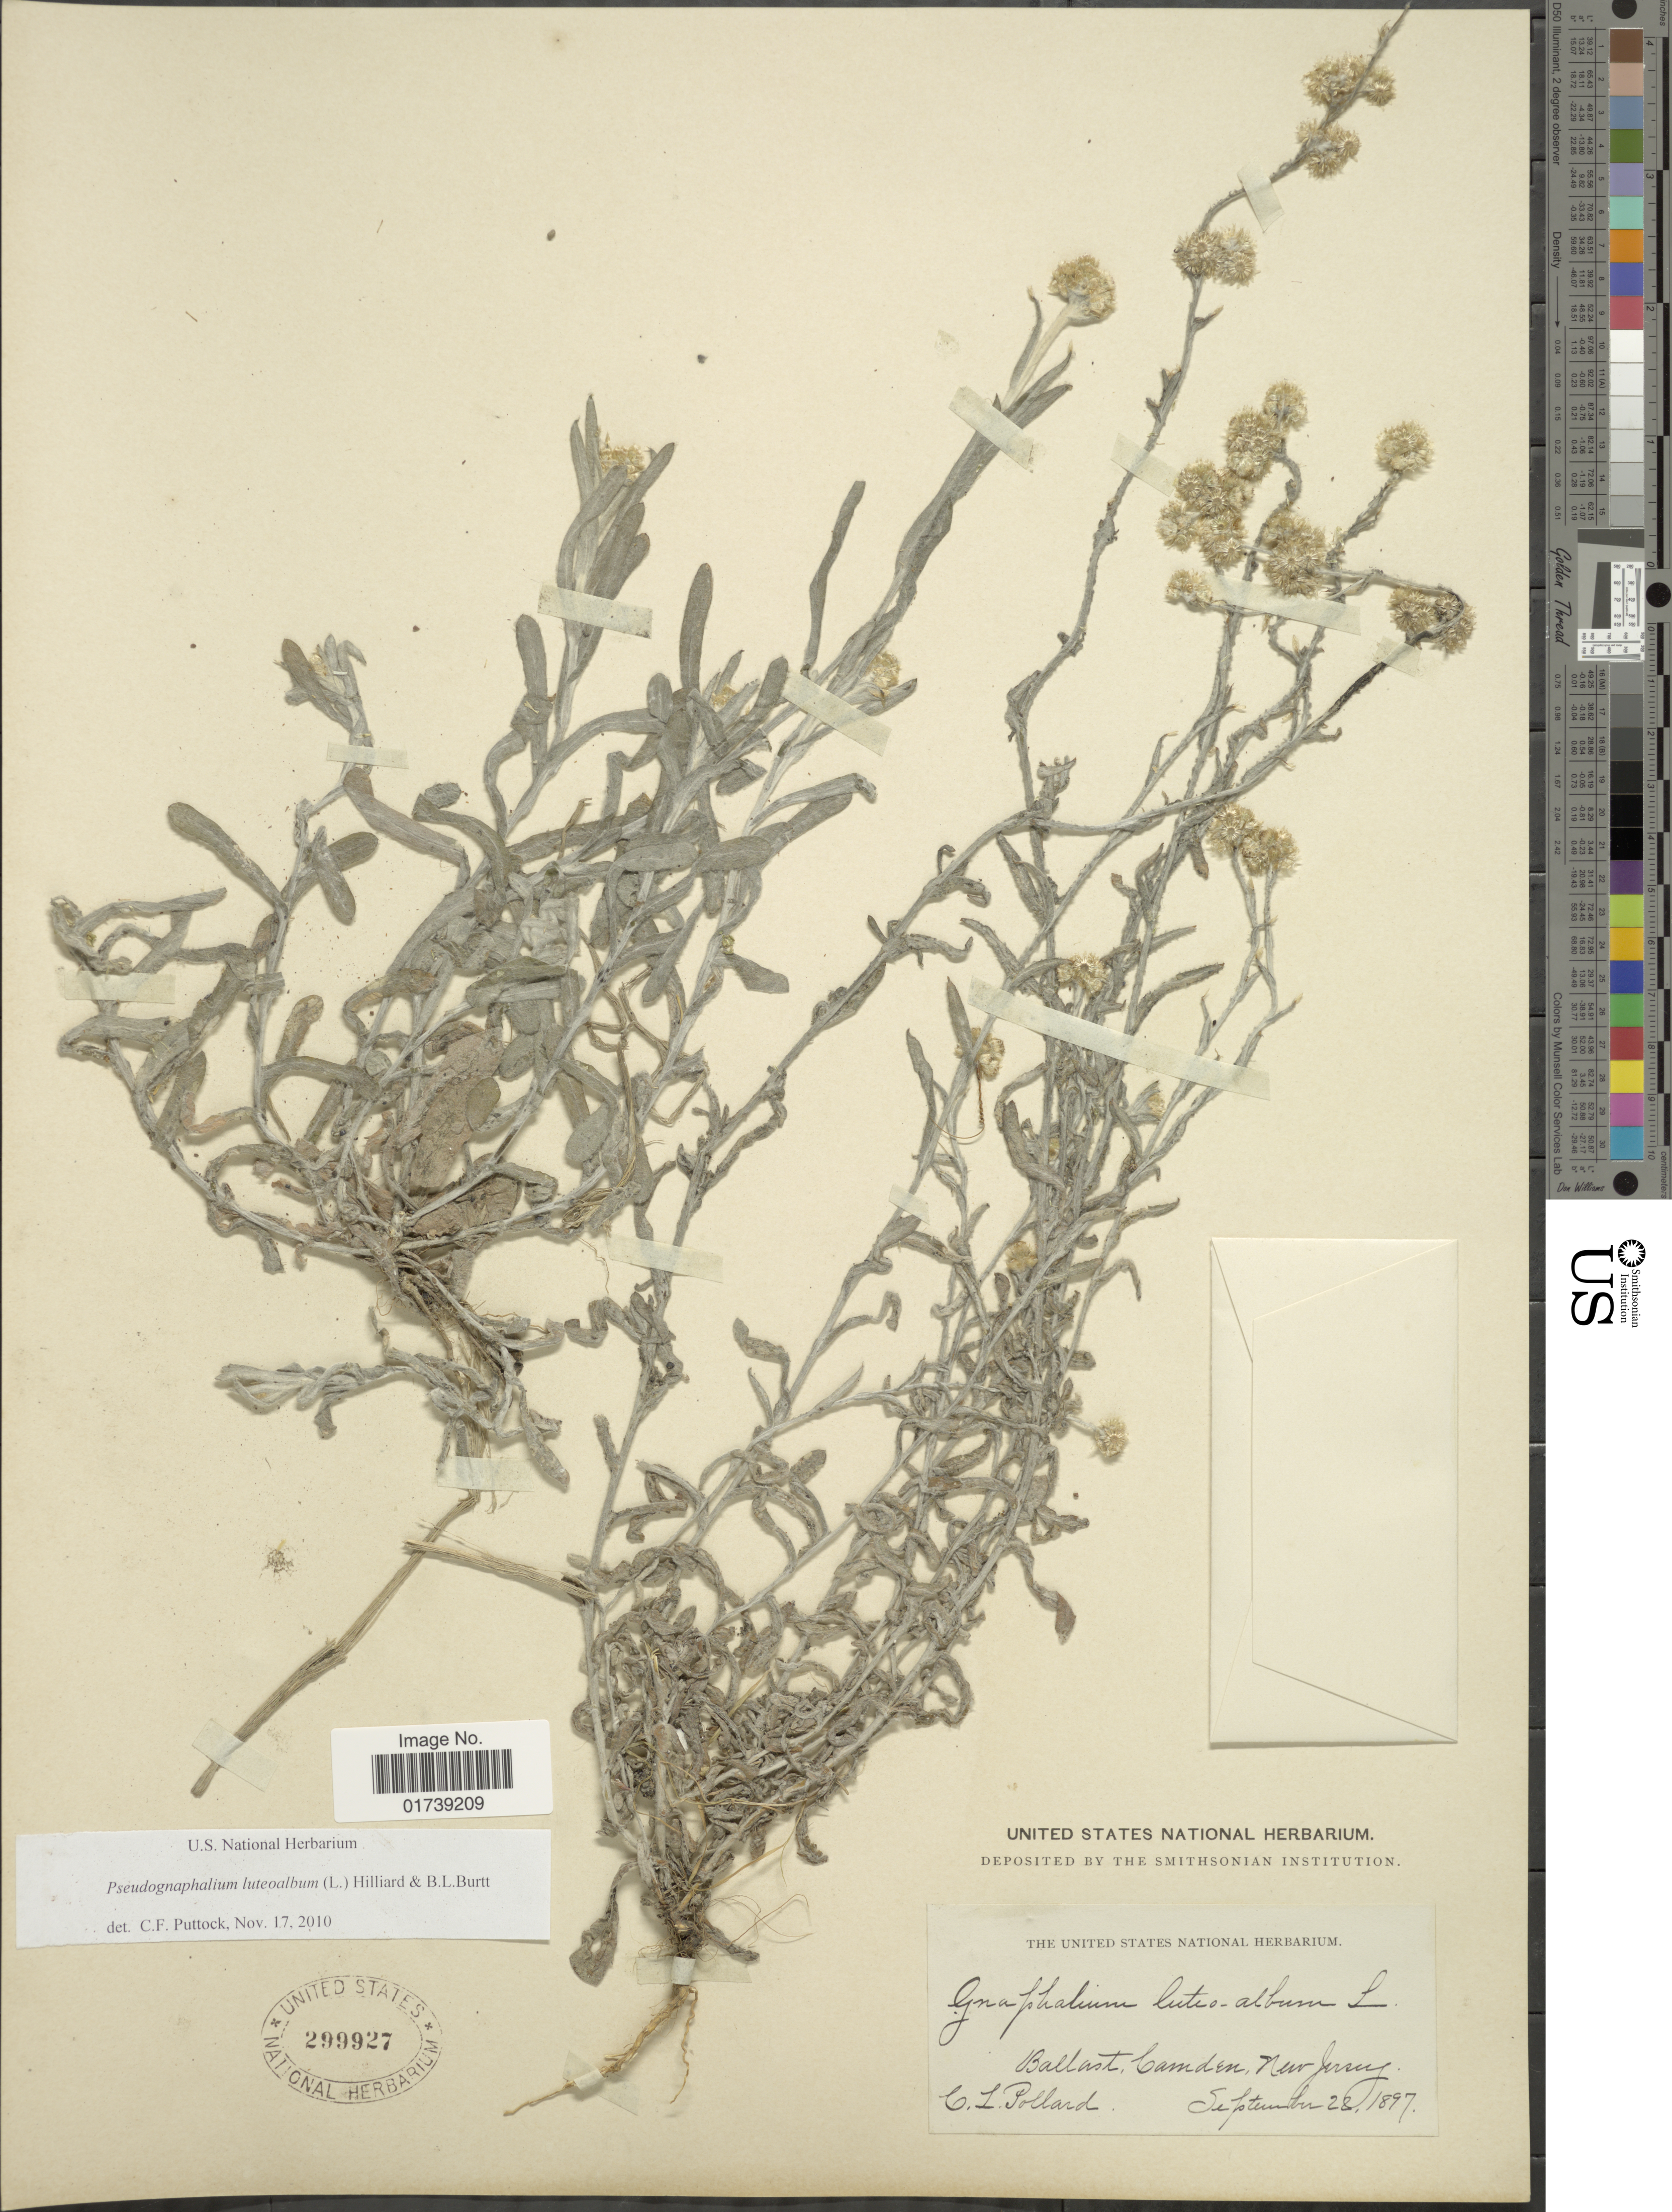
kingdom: Plantae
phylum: Tracheophyta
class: Magnoliopsida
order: Asterales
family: Asteraceae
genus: Pseudognaphalium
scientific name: Pseudognaphalium luteoalbum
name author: (L.) Hilliard & B.L. Burtt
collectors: C. L. Pollard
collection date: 1897-09-28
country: United States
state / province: New Jersey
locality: Ballast Camde, New Jersey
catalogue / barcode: US 299927